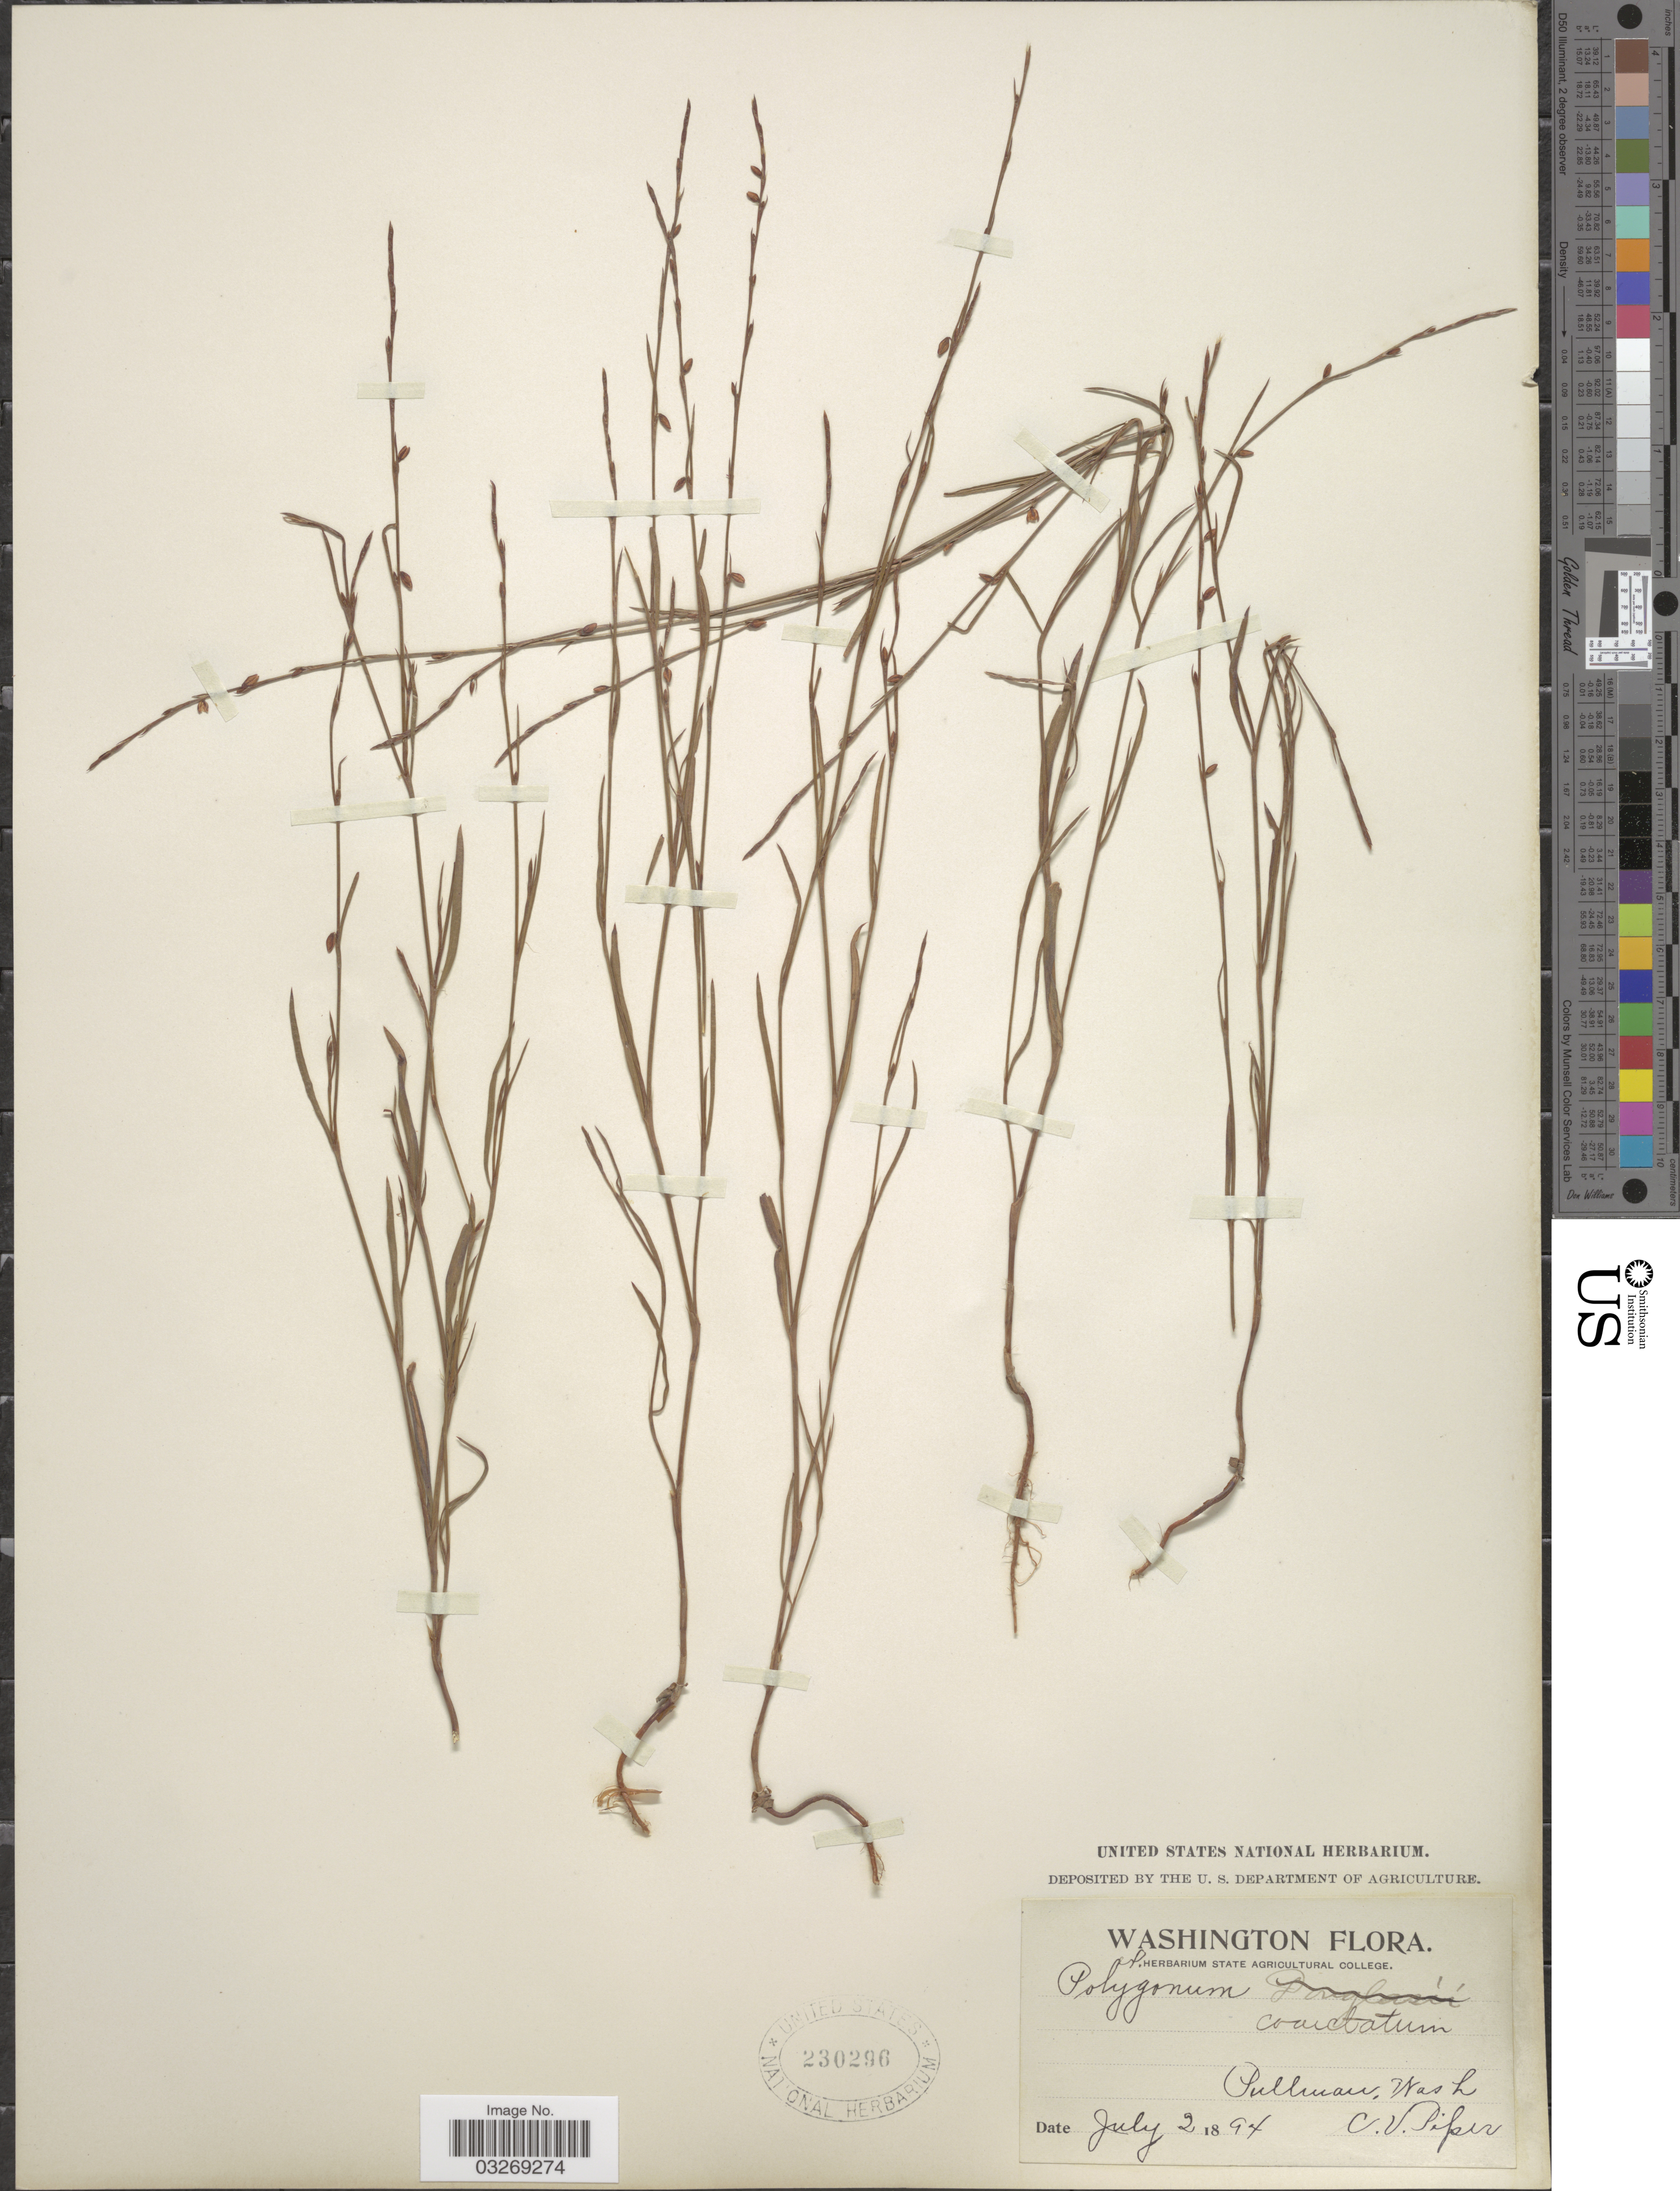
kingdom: Plantae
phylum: Tracheophyta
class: Magnoliopsida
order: Caryophyllales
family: Polygonaceae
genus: Polygonum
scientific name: Polygonum douglasii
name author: Greene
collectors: C. V. Piper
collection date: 1894-07-02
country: United States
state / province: Washington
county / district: Whitman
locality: Pullman.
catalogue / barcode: US 230296